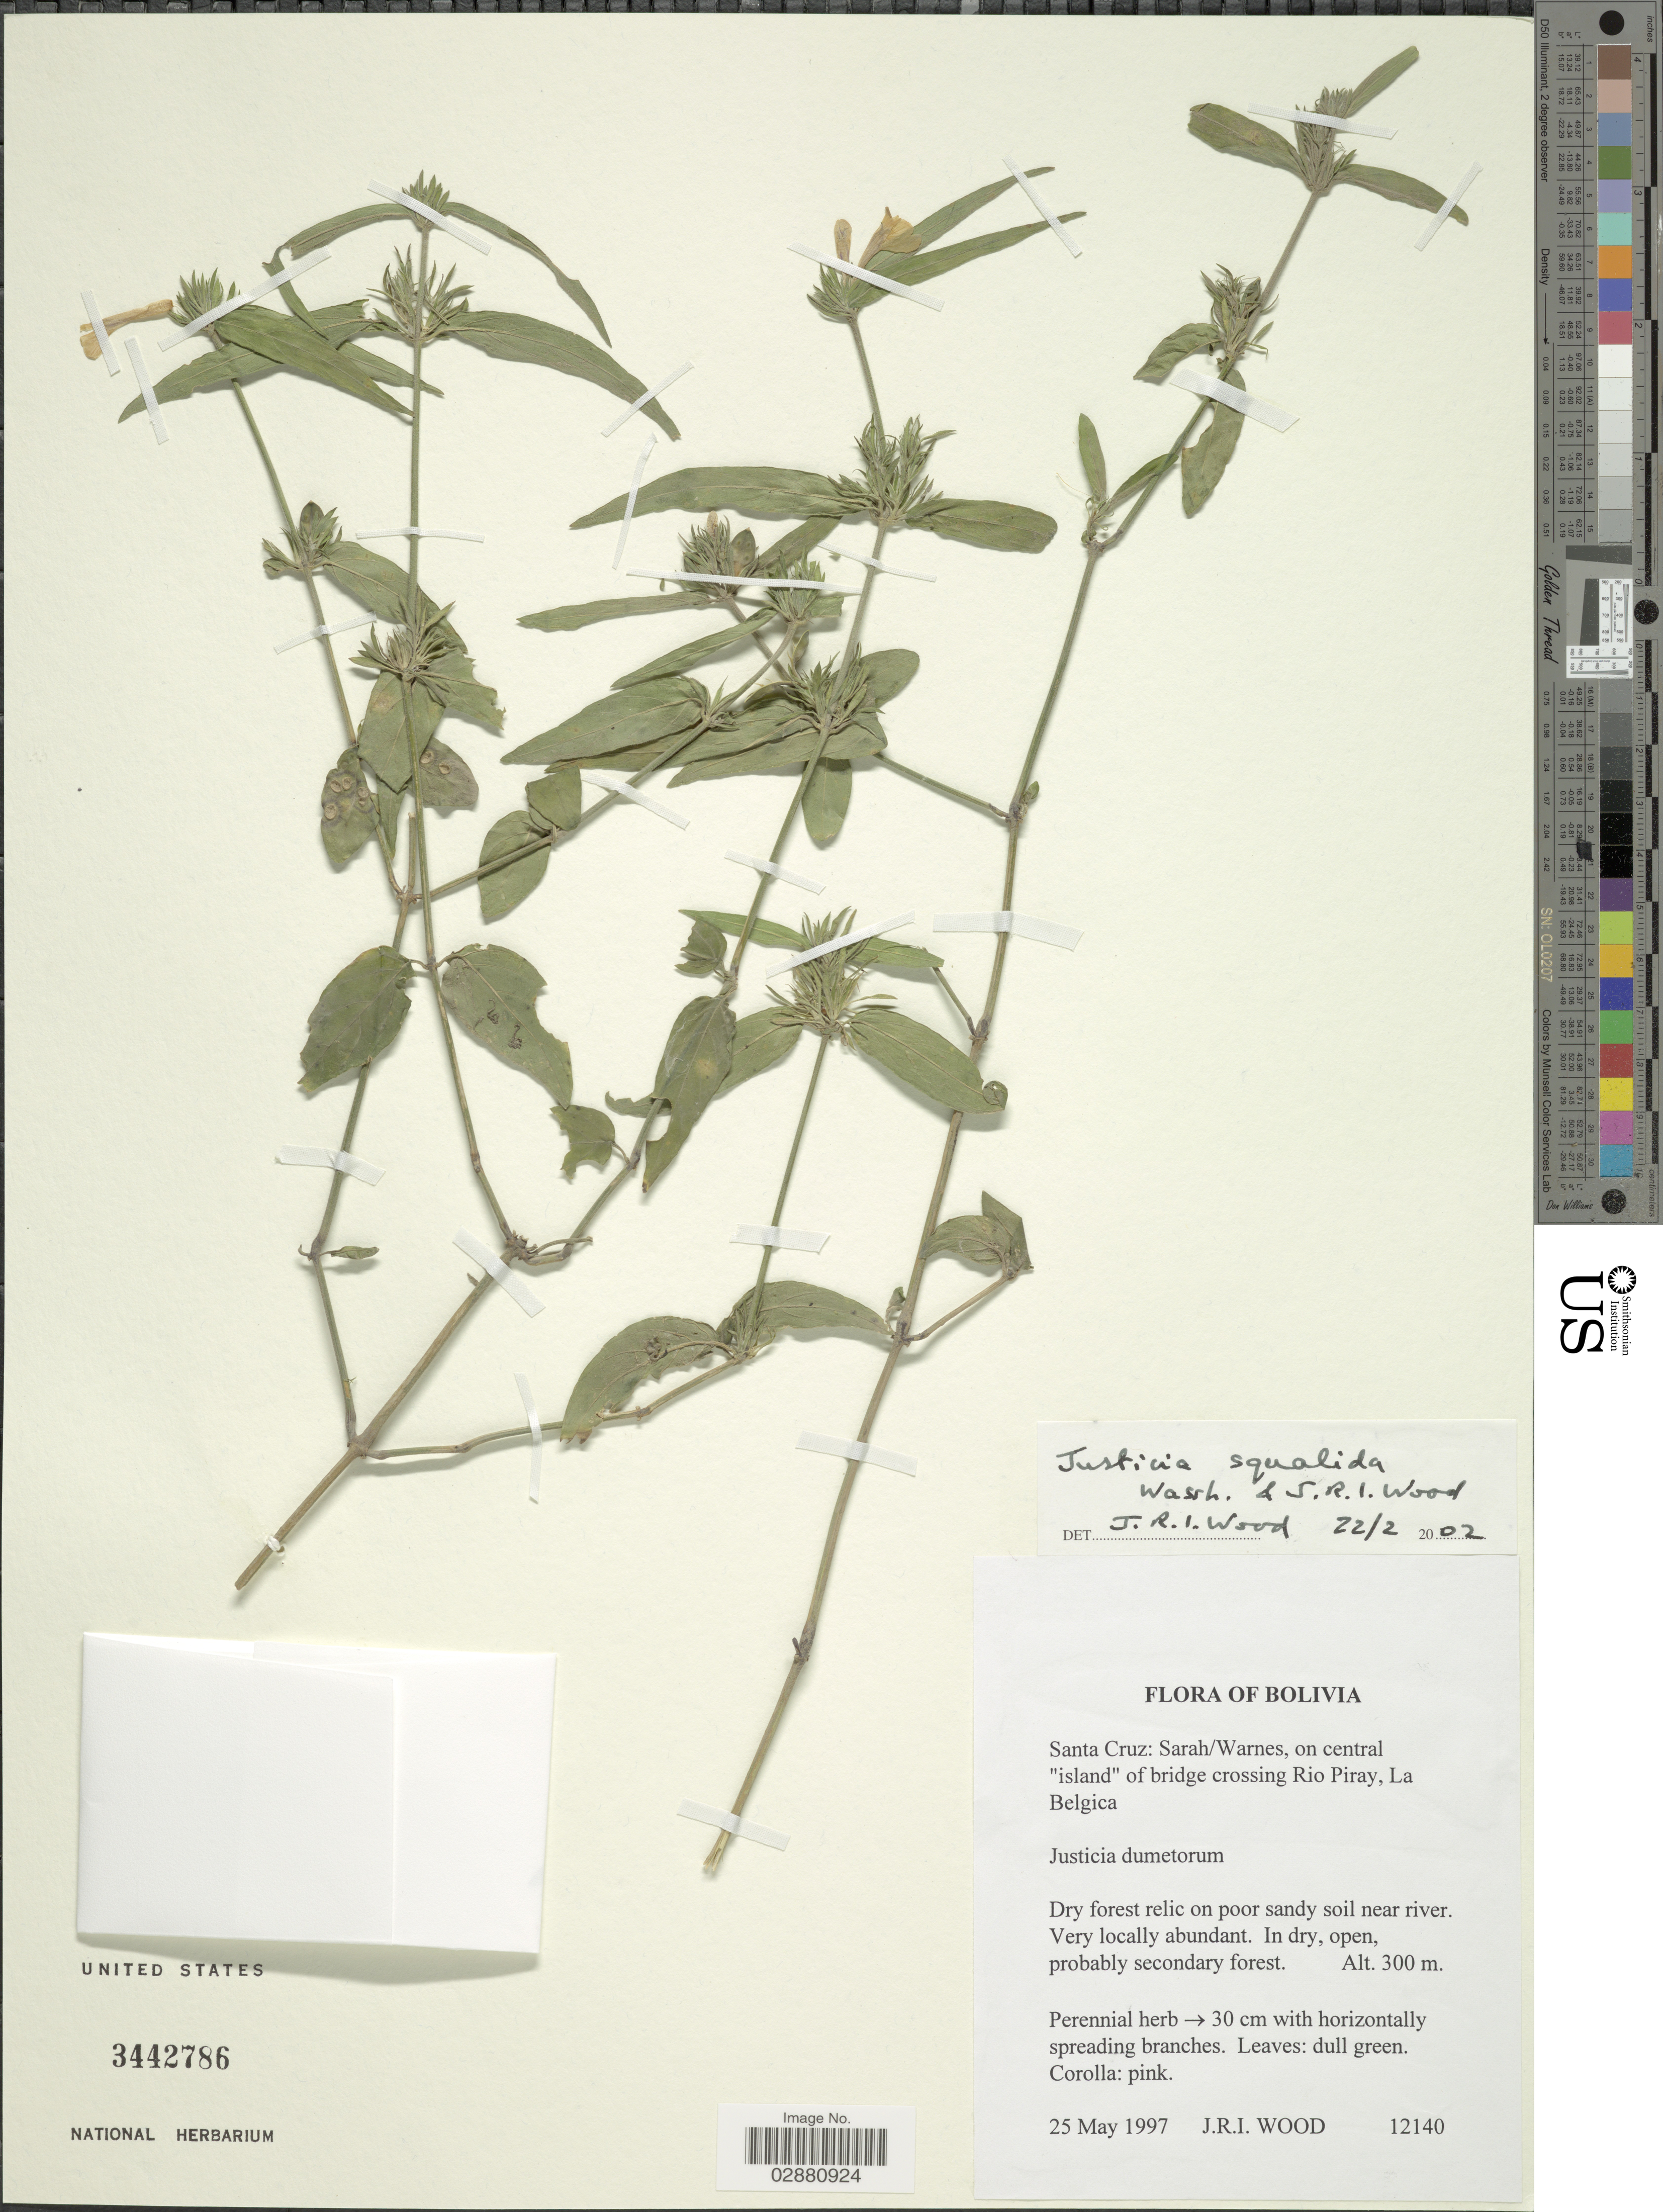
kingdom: Plantae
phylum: Tracheophyta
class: Magnoliopsida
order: Lamiales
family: Acanthaceae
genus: Justicia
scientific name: Justicia squalida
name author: Wassh. & J.R.I. Wood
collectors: J. R. I. Wood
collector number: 12140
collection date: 1997-05-25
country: Bolivia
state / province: Santa Cruz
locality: Sarah/Warnes, on central "island" of bridge crossing Rio Piray, La Belgica.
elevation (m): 300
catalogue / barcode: US 3442786